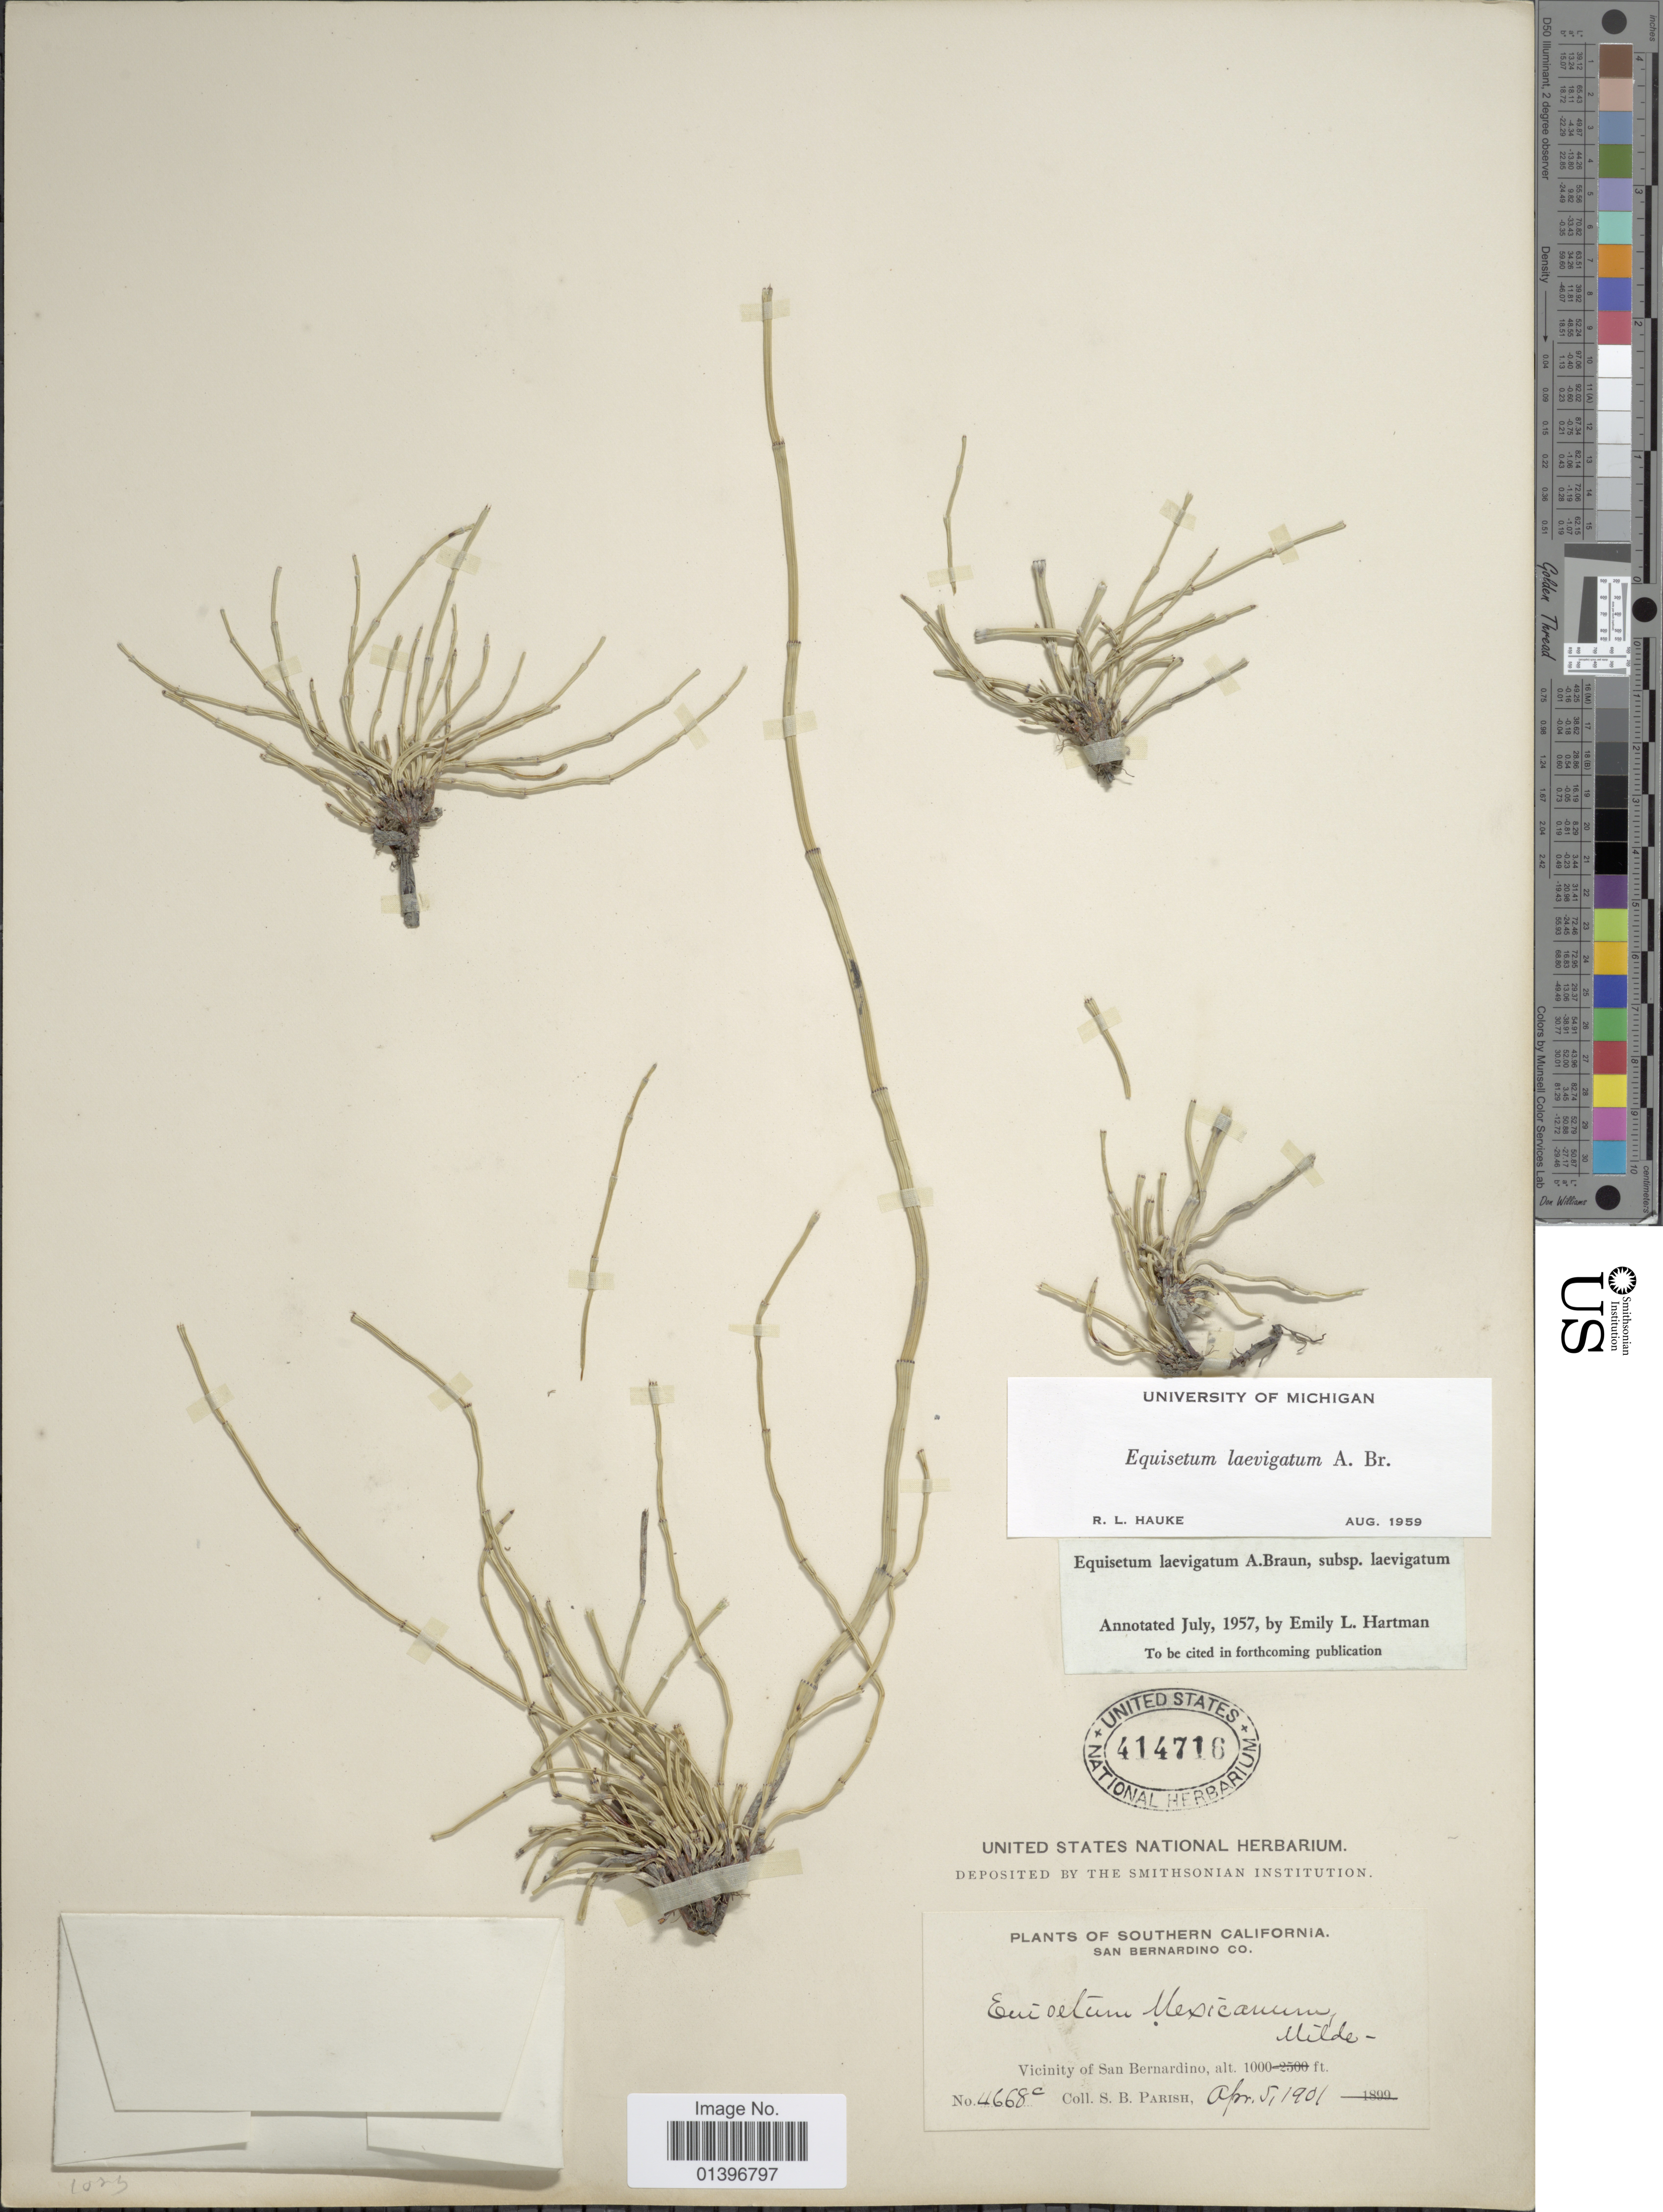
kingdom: Plantae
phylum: Tracheophyta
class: Polypodiopsida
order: Equisetales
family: Equisetaceae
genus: Equisetum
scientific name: Equisetum laevigatum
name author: A. Braun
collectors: S. B. Parish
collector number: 4668c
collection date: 1901-04-05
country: United States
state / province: California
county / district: San Bernardino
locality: Southern California. San Bernardino Co. Vicinity of San Bernardino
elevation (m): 305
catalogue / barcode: US 414716